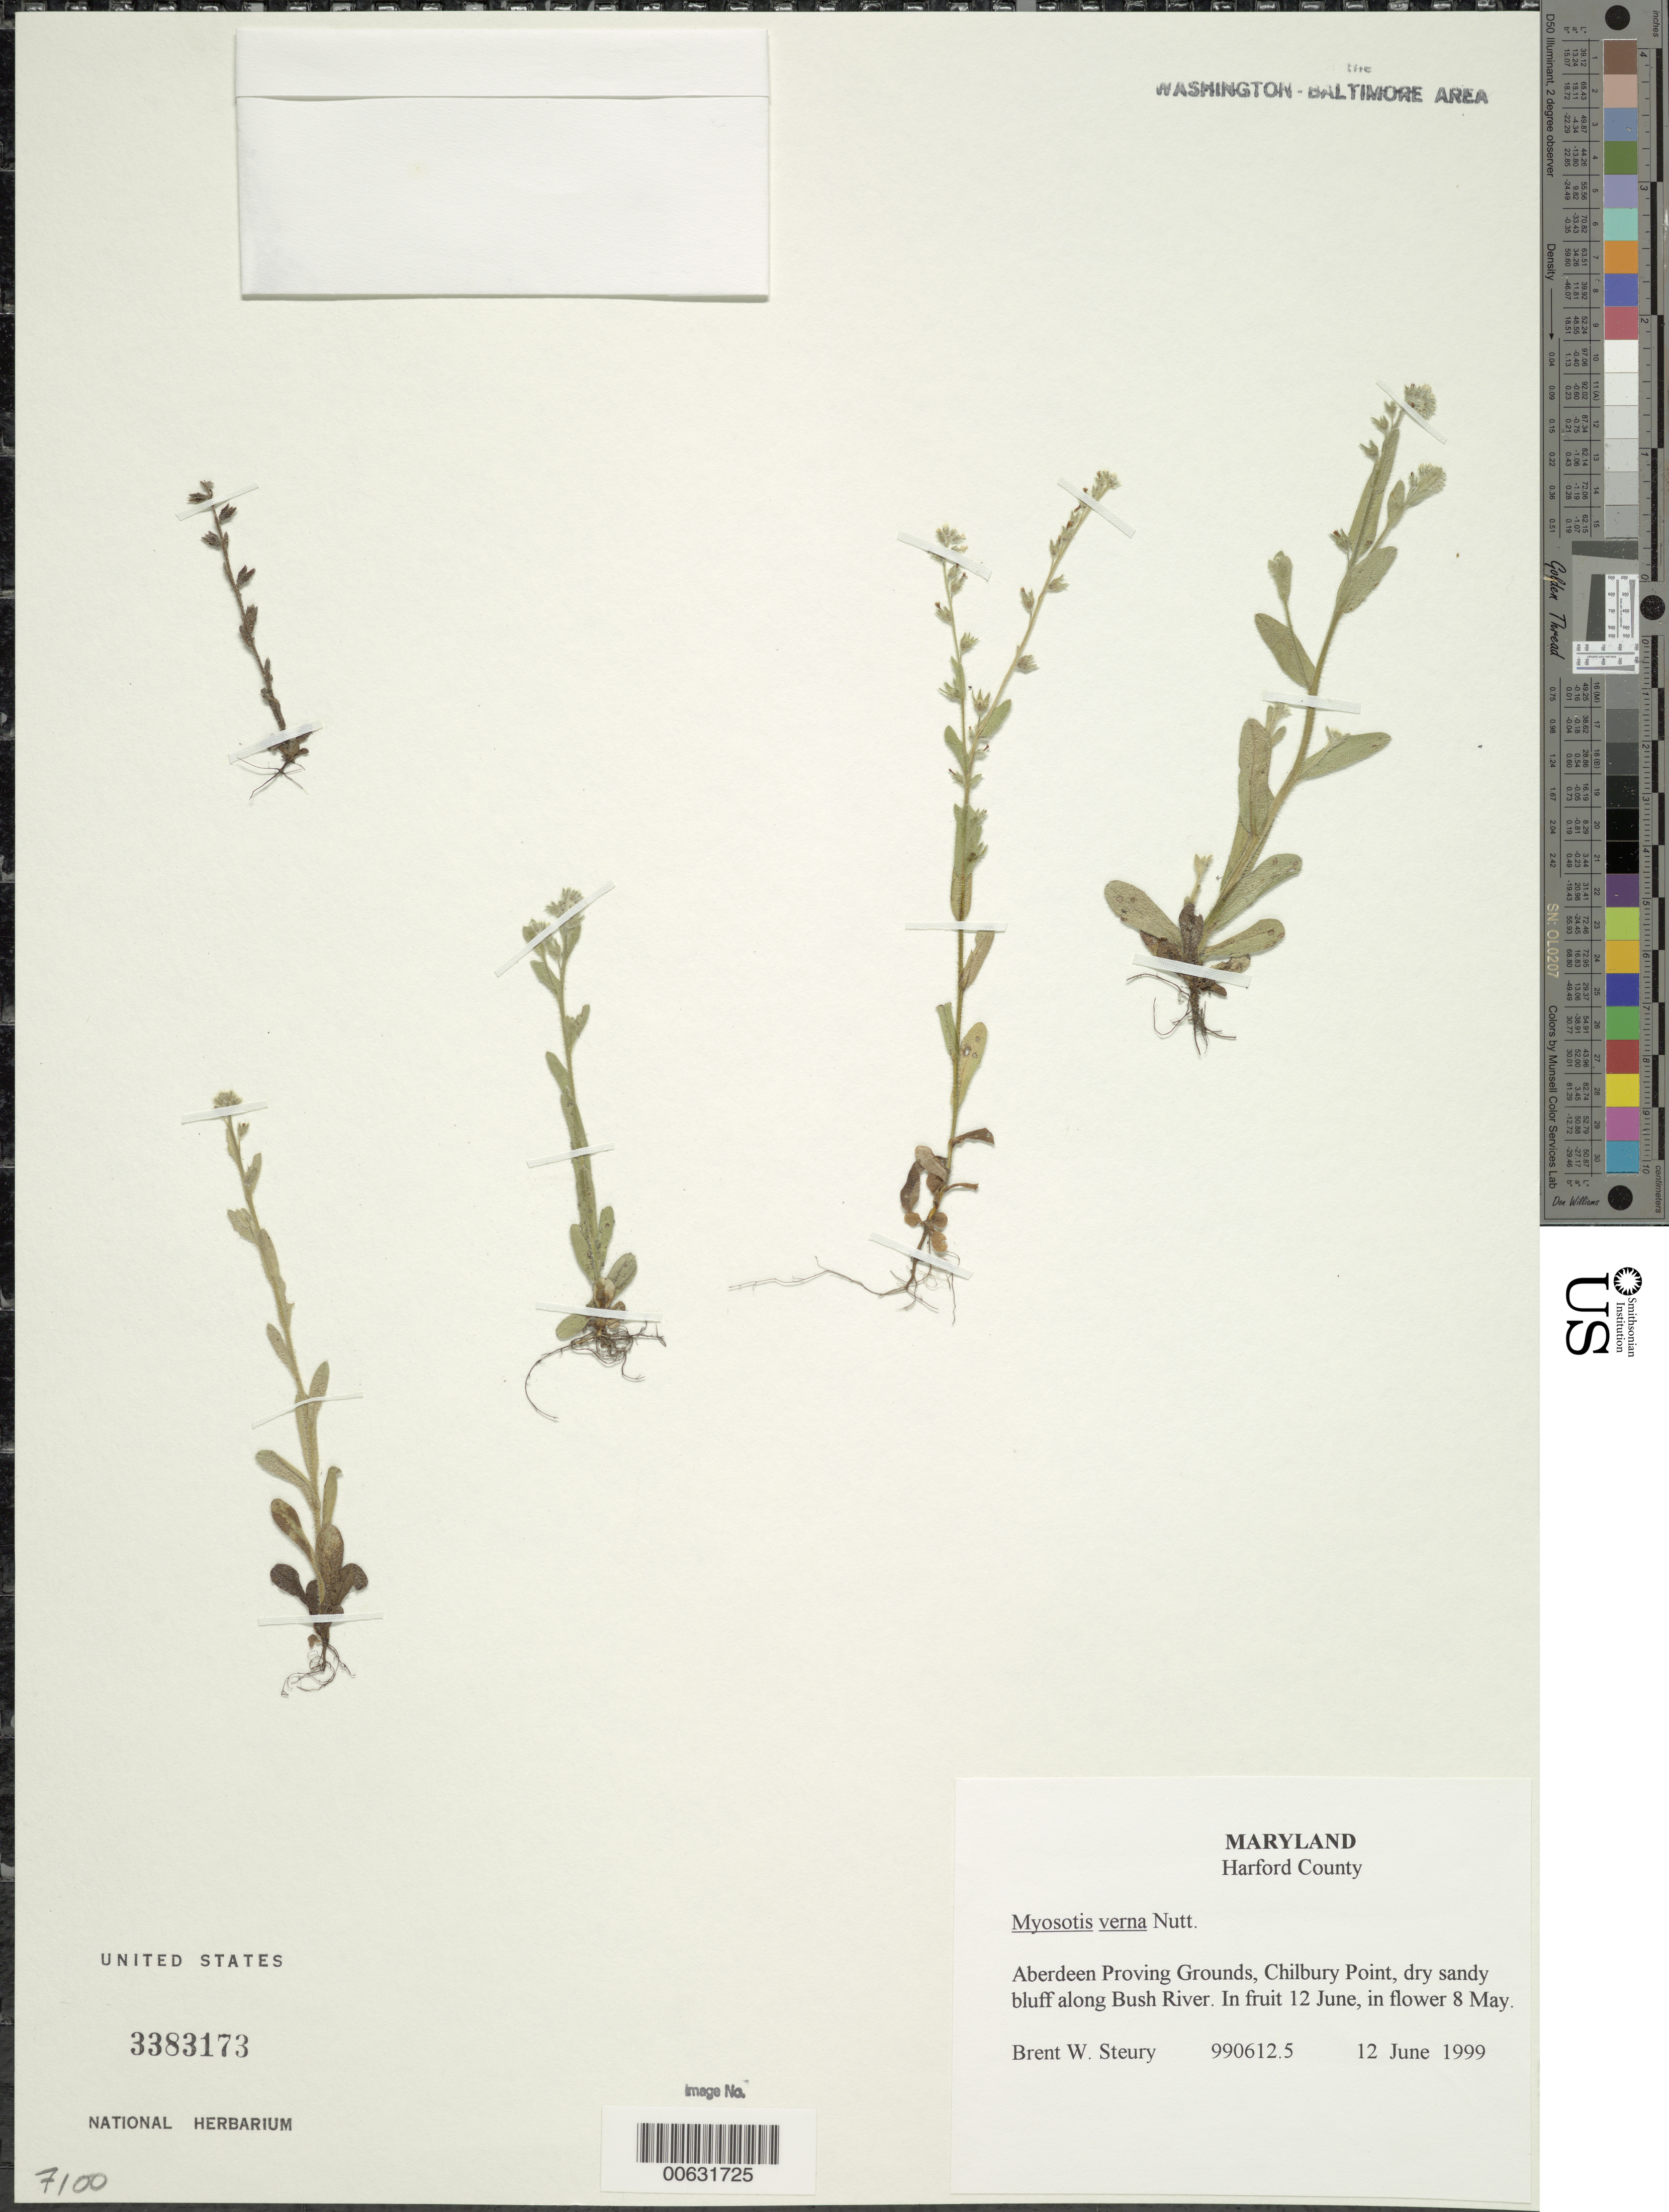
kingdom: Plantae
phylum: Tracheophyta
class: Magnoliopsida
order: Boraginales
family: Boraginaceae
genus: Myosotis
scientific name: Myosotis verna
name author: Nutt.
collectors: B. Steury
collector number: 99612.5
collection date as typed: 12 Jun 1999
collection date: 1999-06-12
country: United States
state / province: Maryland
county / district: Harford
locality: Aberdeen Proving Grounds, Chilbury Point, along Bush River.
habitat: Dry sandy bluff along river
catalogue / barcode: US 3383173